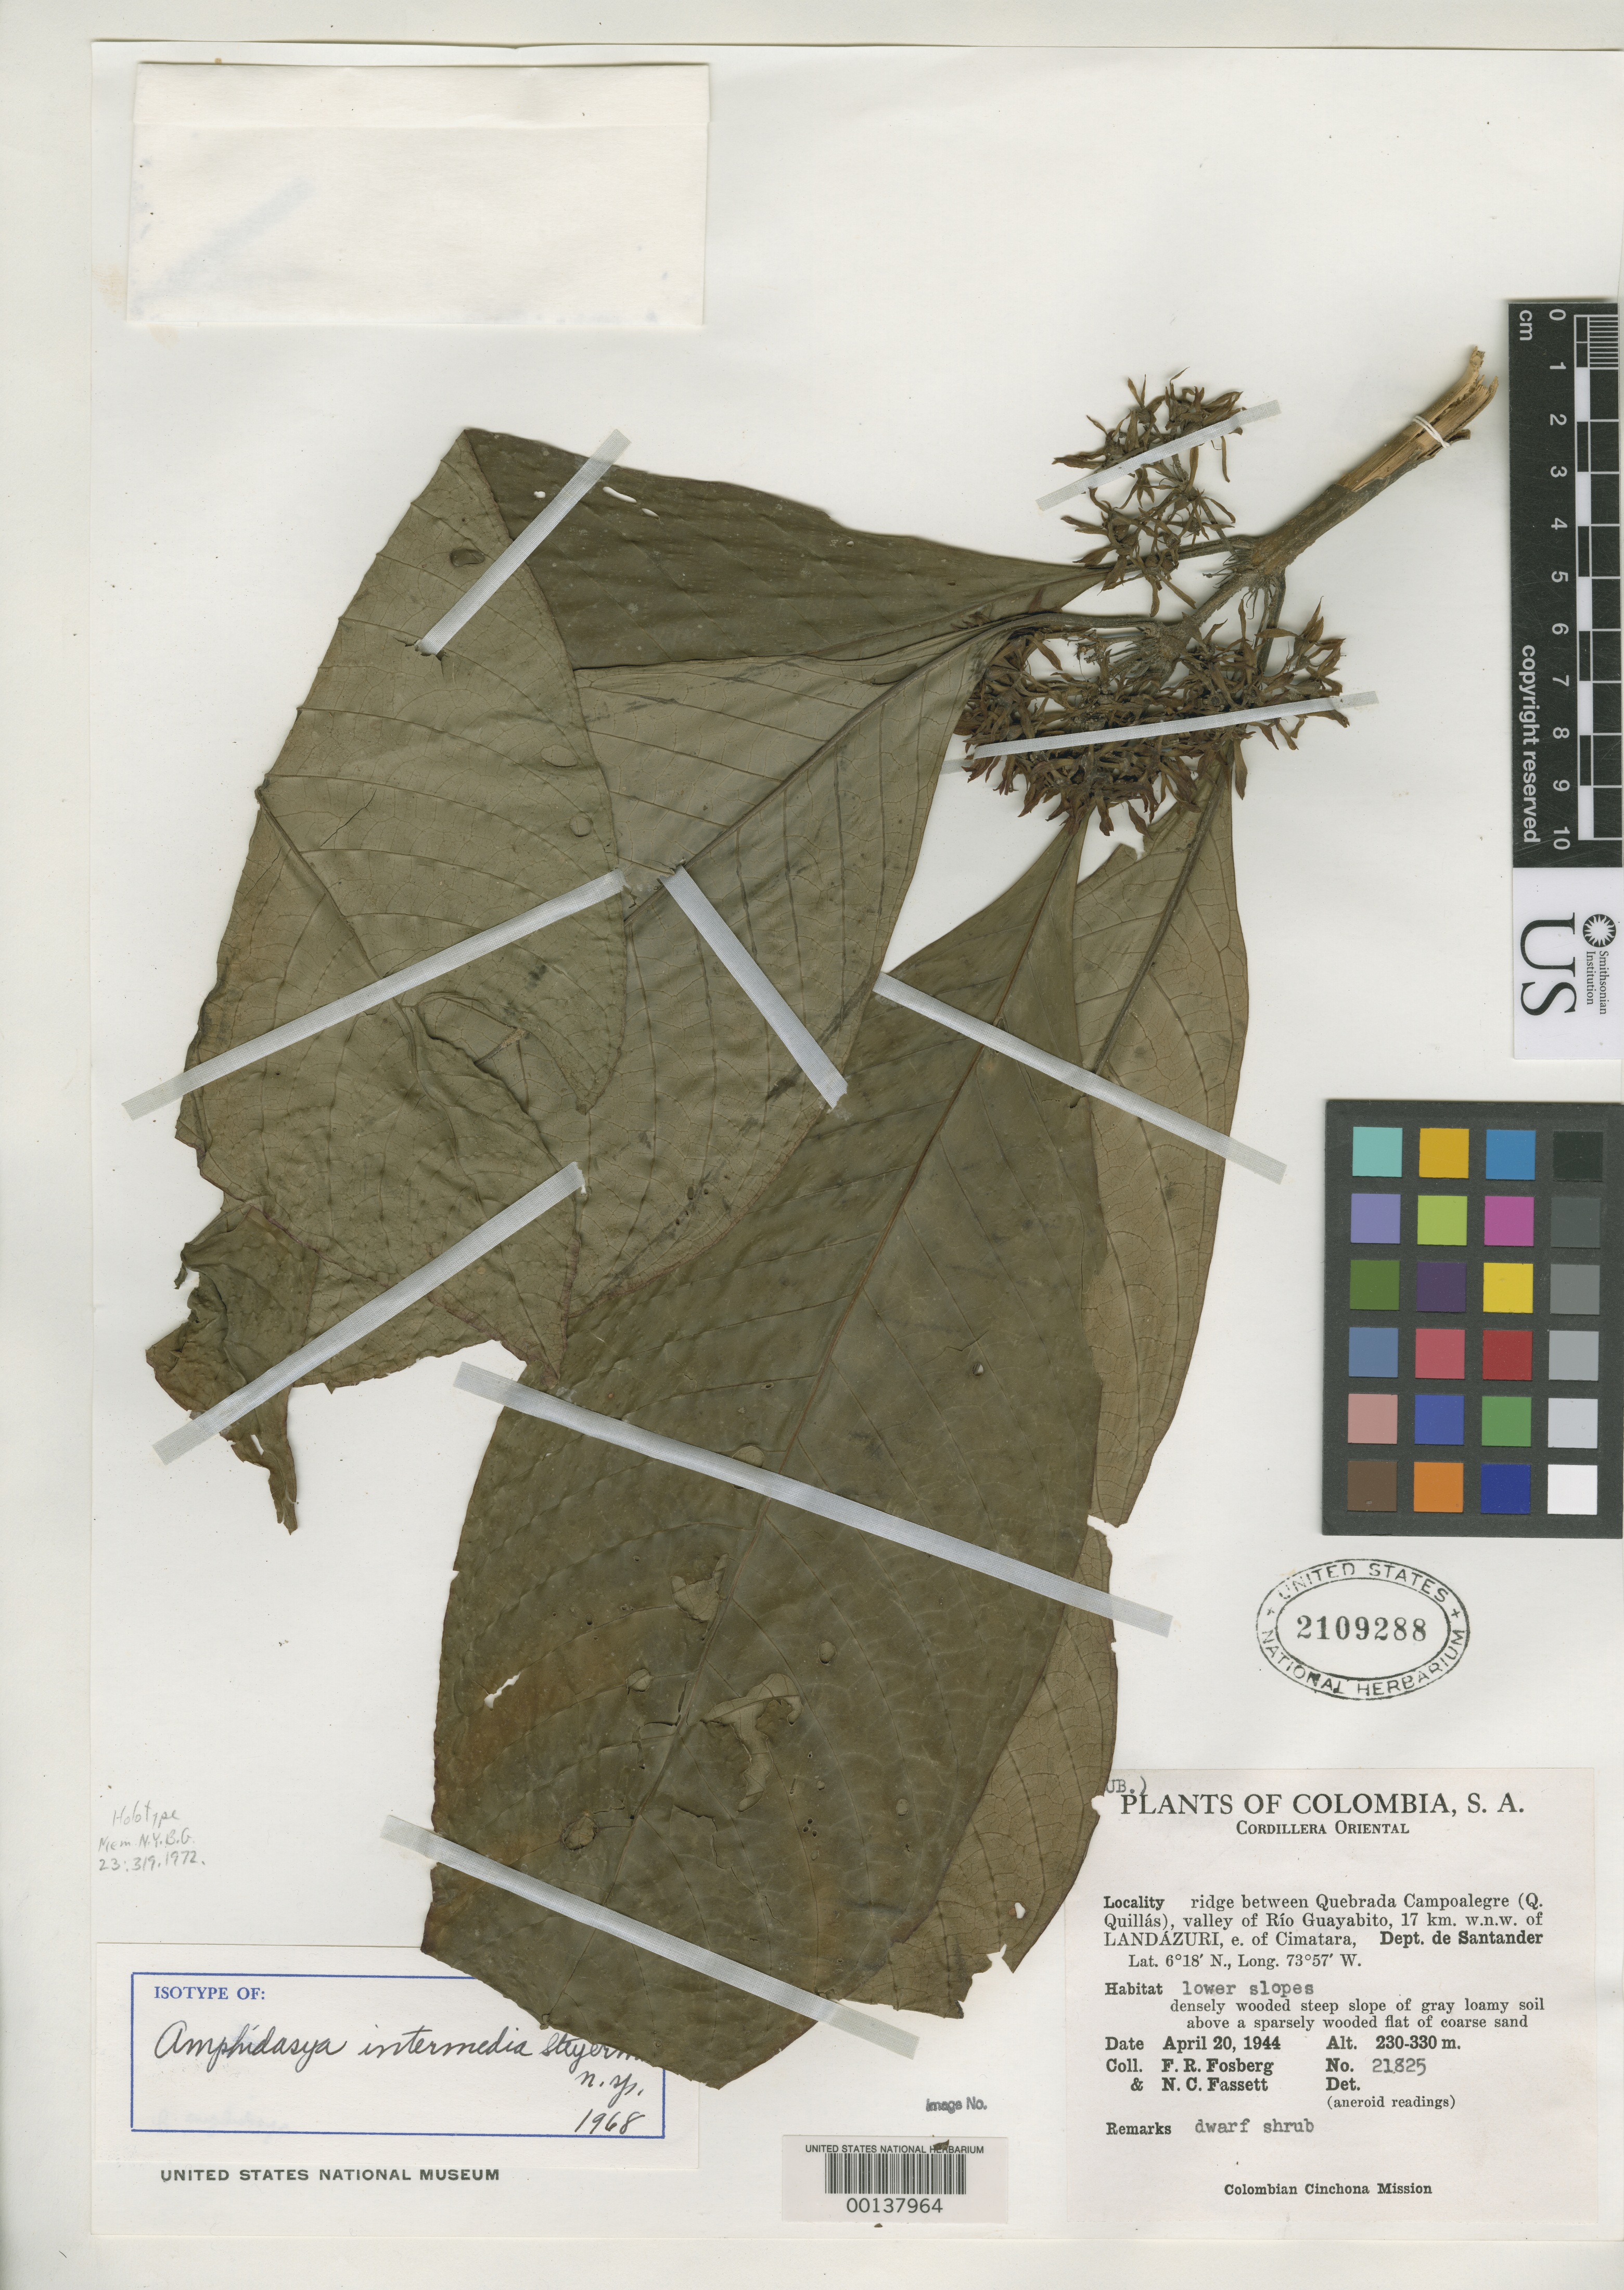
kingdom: Plantae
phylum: Tracheophyta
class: Magnoliopsida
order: Gentianales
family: Rubiaceae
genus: Amphidasya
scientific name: Amphidasya intermedia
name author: Steyerm.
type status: Holotype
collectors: F. R. Fosberg & N. C. Fassett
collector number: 21825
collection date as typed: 20 Apr 1944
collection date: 1944-04-20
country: Colombia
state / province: Santander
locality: Landazuri.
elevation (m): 230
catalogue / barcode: US 2109288